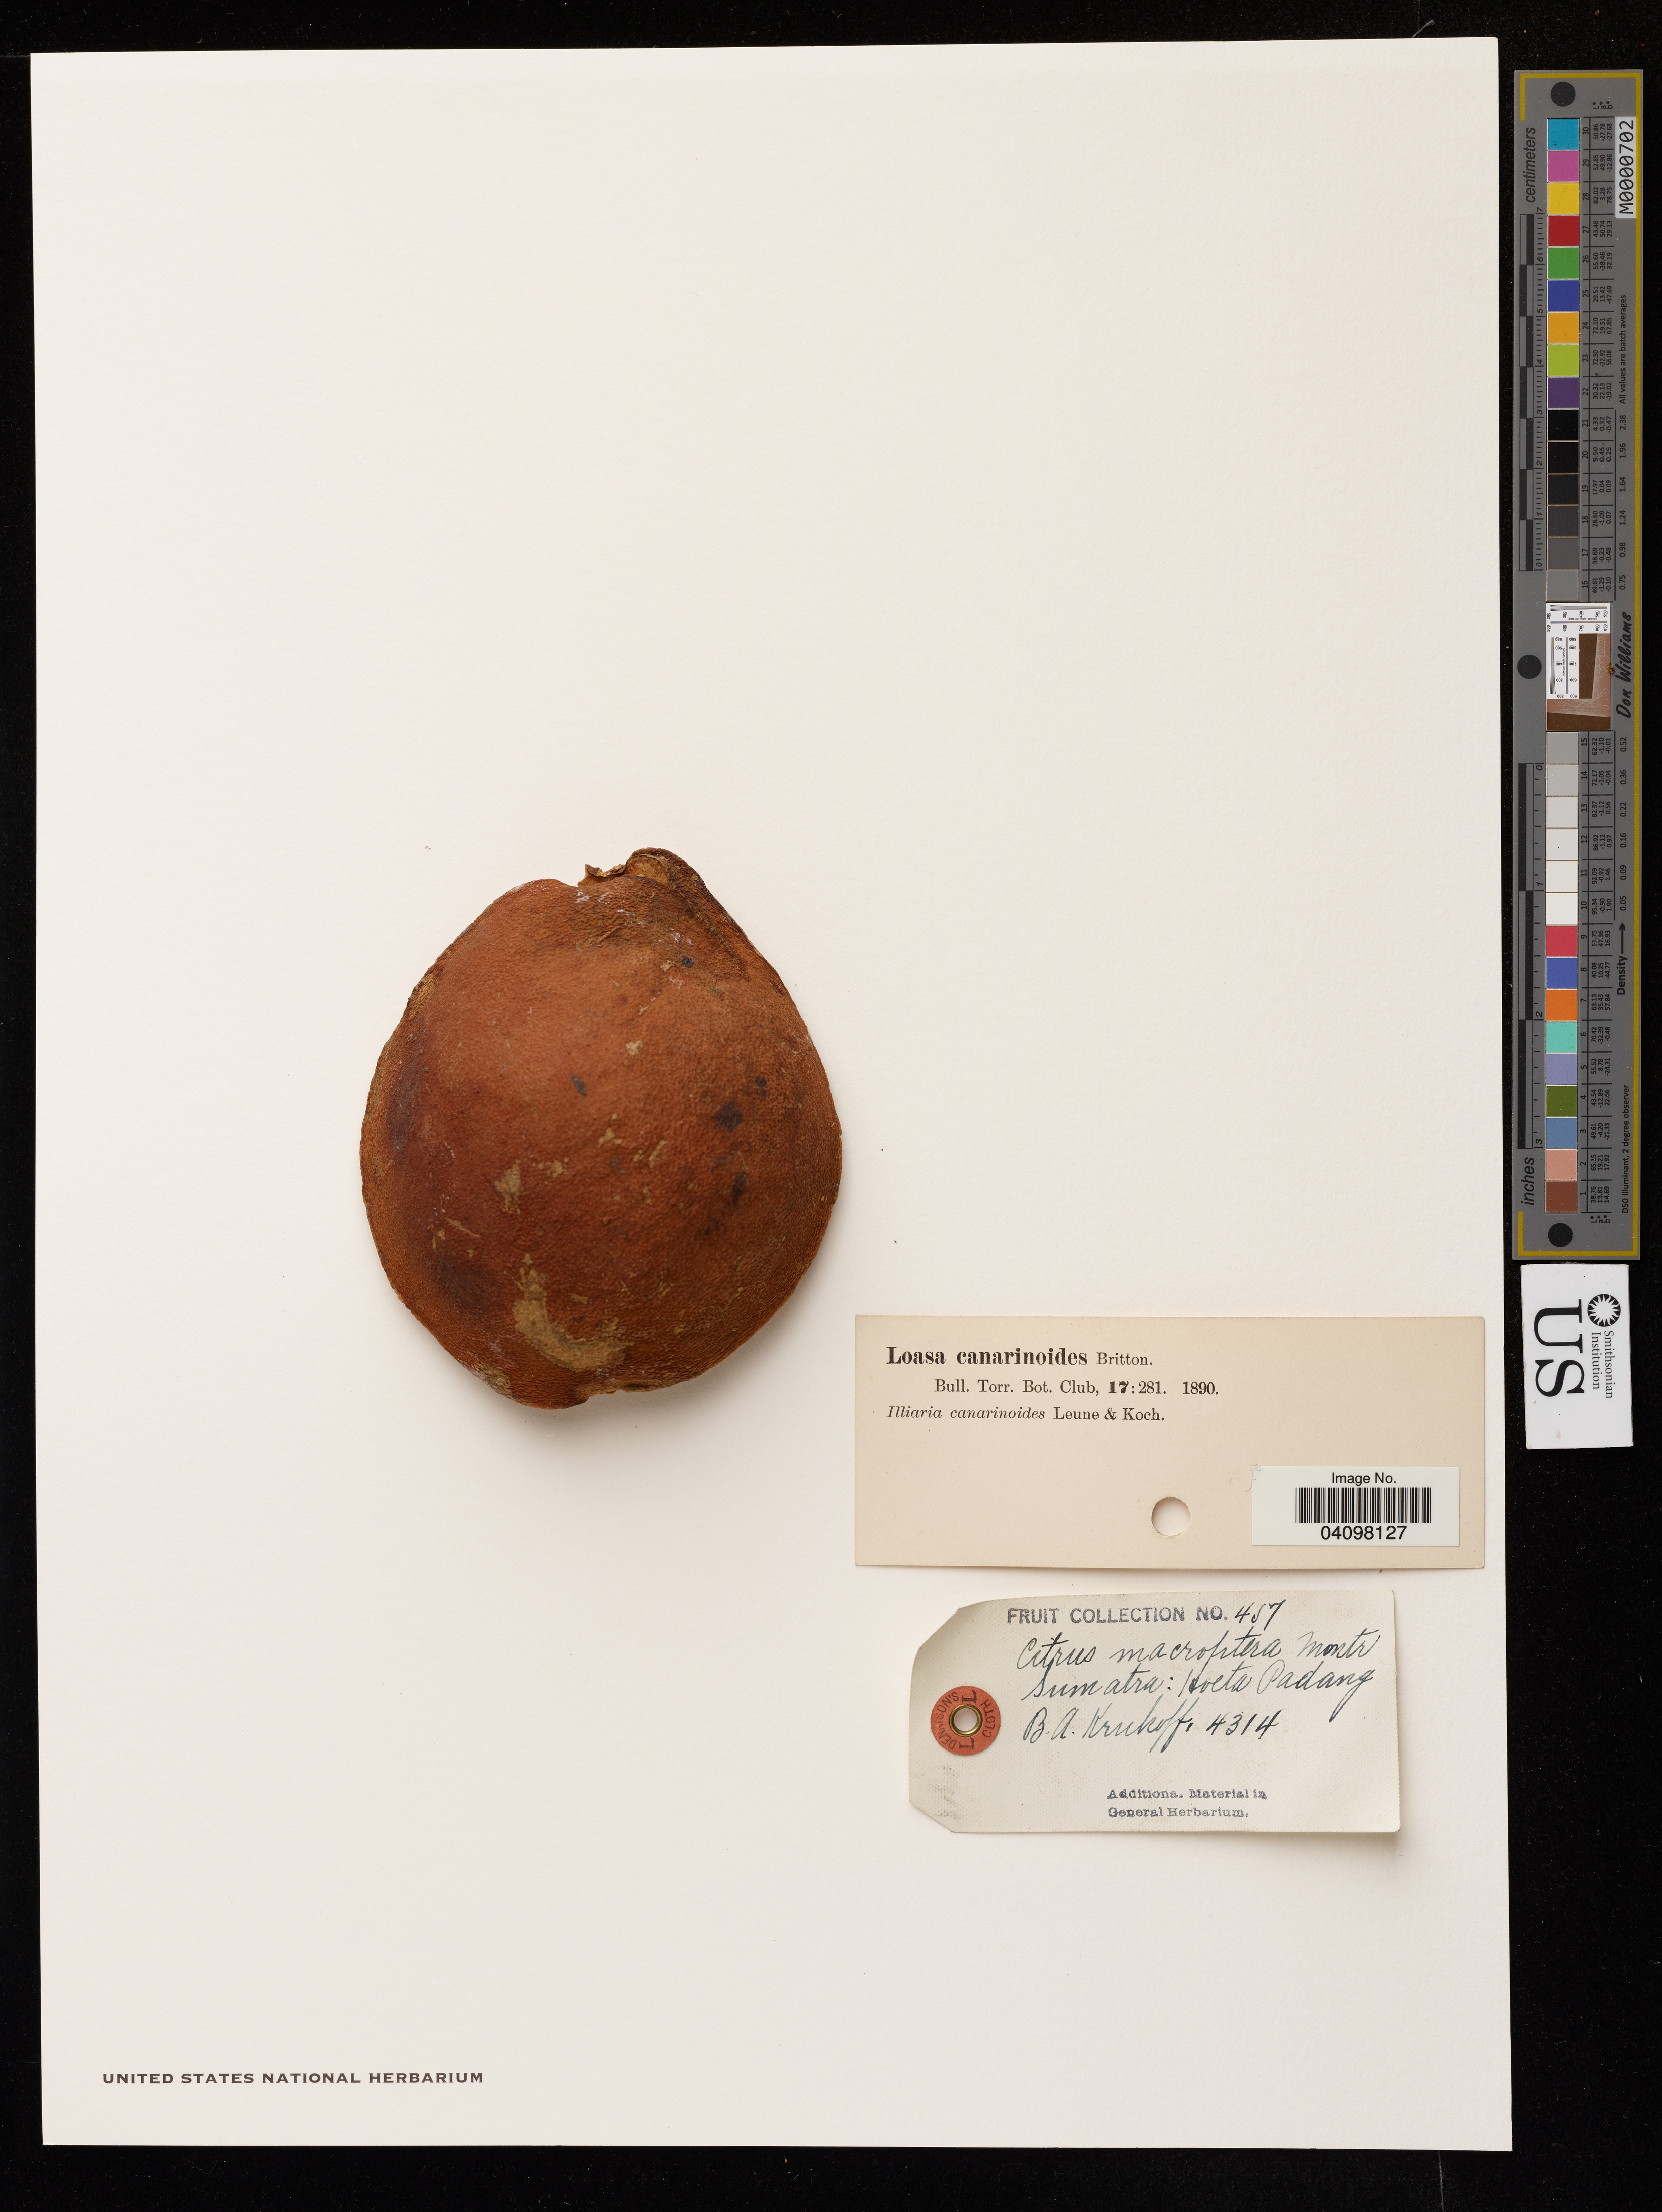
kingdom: Plantae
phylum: Tracheophyta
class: Magnoliopsida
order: Sapindales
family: Rutaceae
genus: Citrus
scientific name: Citrus macroptera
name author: Montrouz.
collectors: B. A. Krukoff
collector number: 4314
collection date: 1932-11/1932-12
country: Indonesia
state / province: Sumatra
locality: Hoeta Padang, near the Continental Plantation Company consession, Asahan, East Coast.